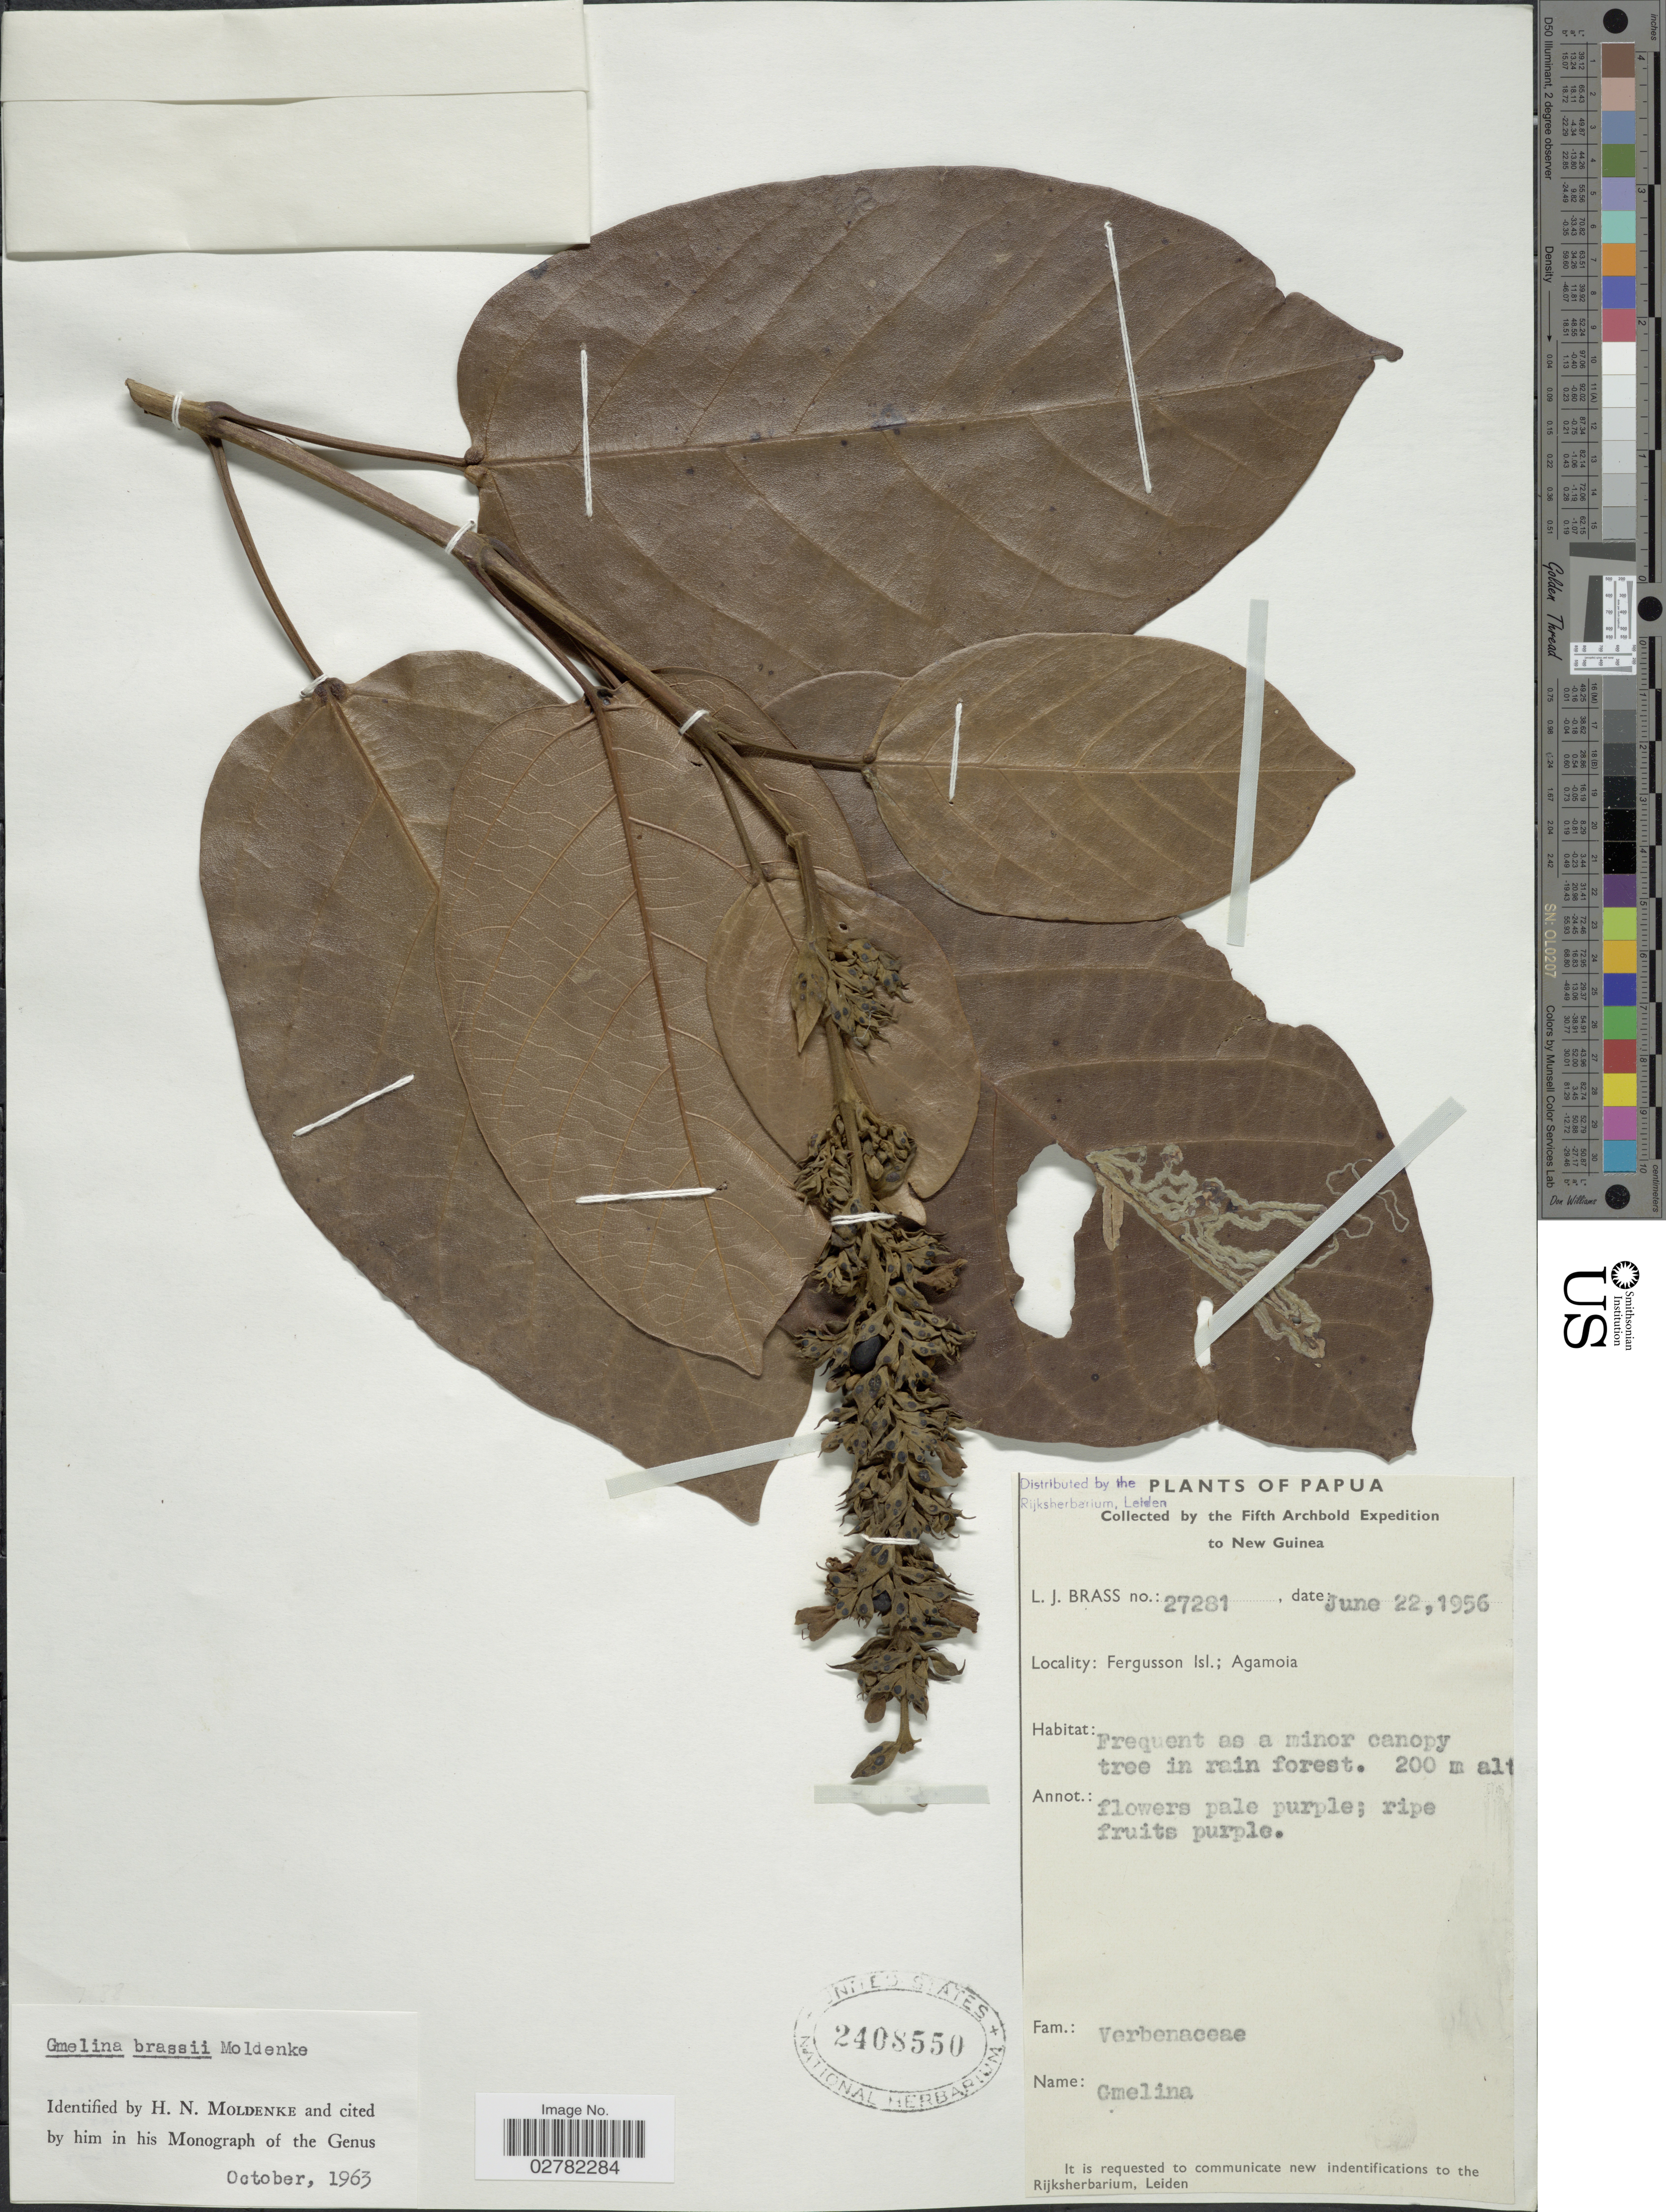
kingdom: Plantae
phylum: Tracheophyta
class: Magnoliopsida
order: Lamiales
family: Lamiaceae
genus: Gmelina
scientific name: Gmelina brassii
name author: Moldenke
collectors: L. J. Brass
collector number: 27281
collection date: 1956-06-22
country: Papua New Guinea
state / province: Milne Bay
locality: Papua. New Guinea. Fergusson Isl.; Agamoia.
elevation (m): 200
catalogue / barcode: US 2408550